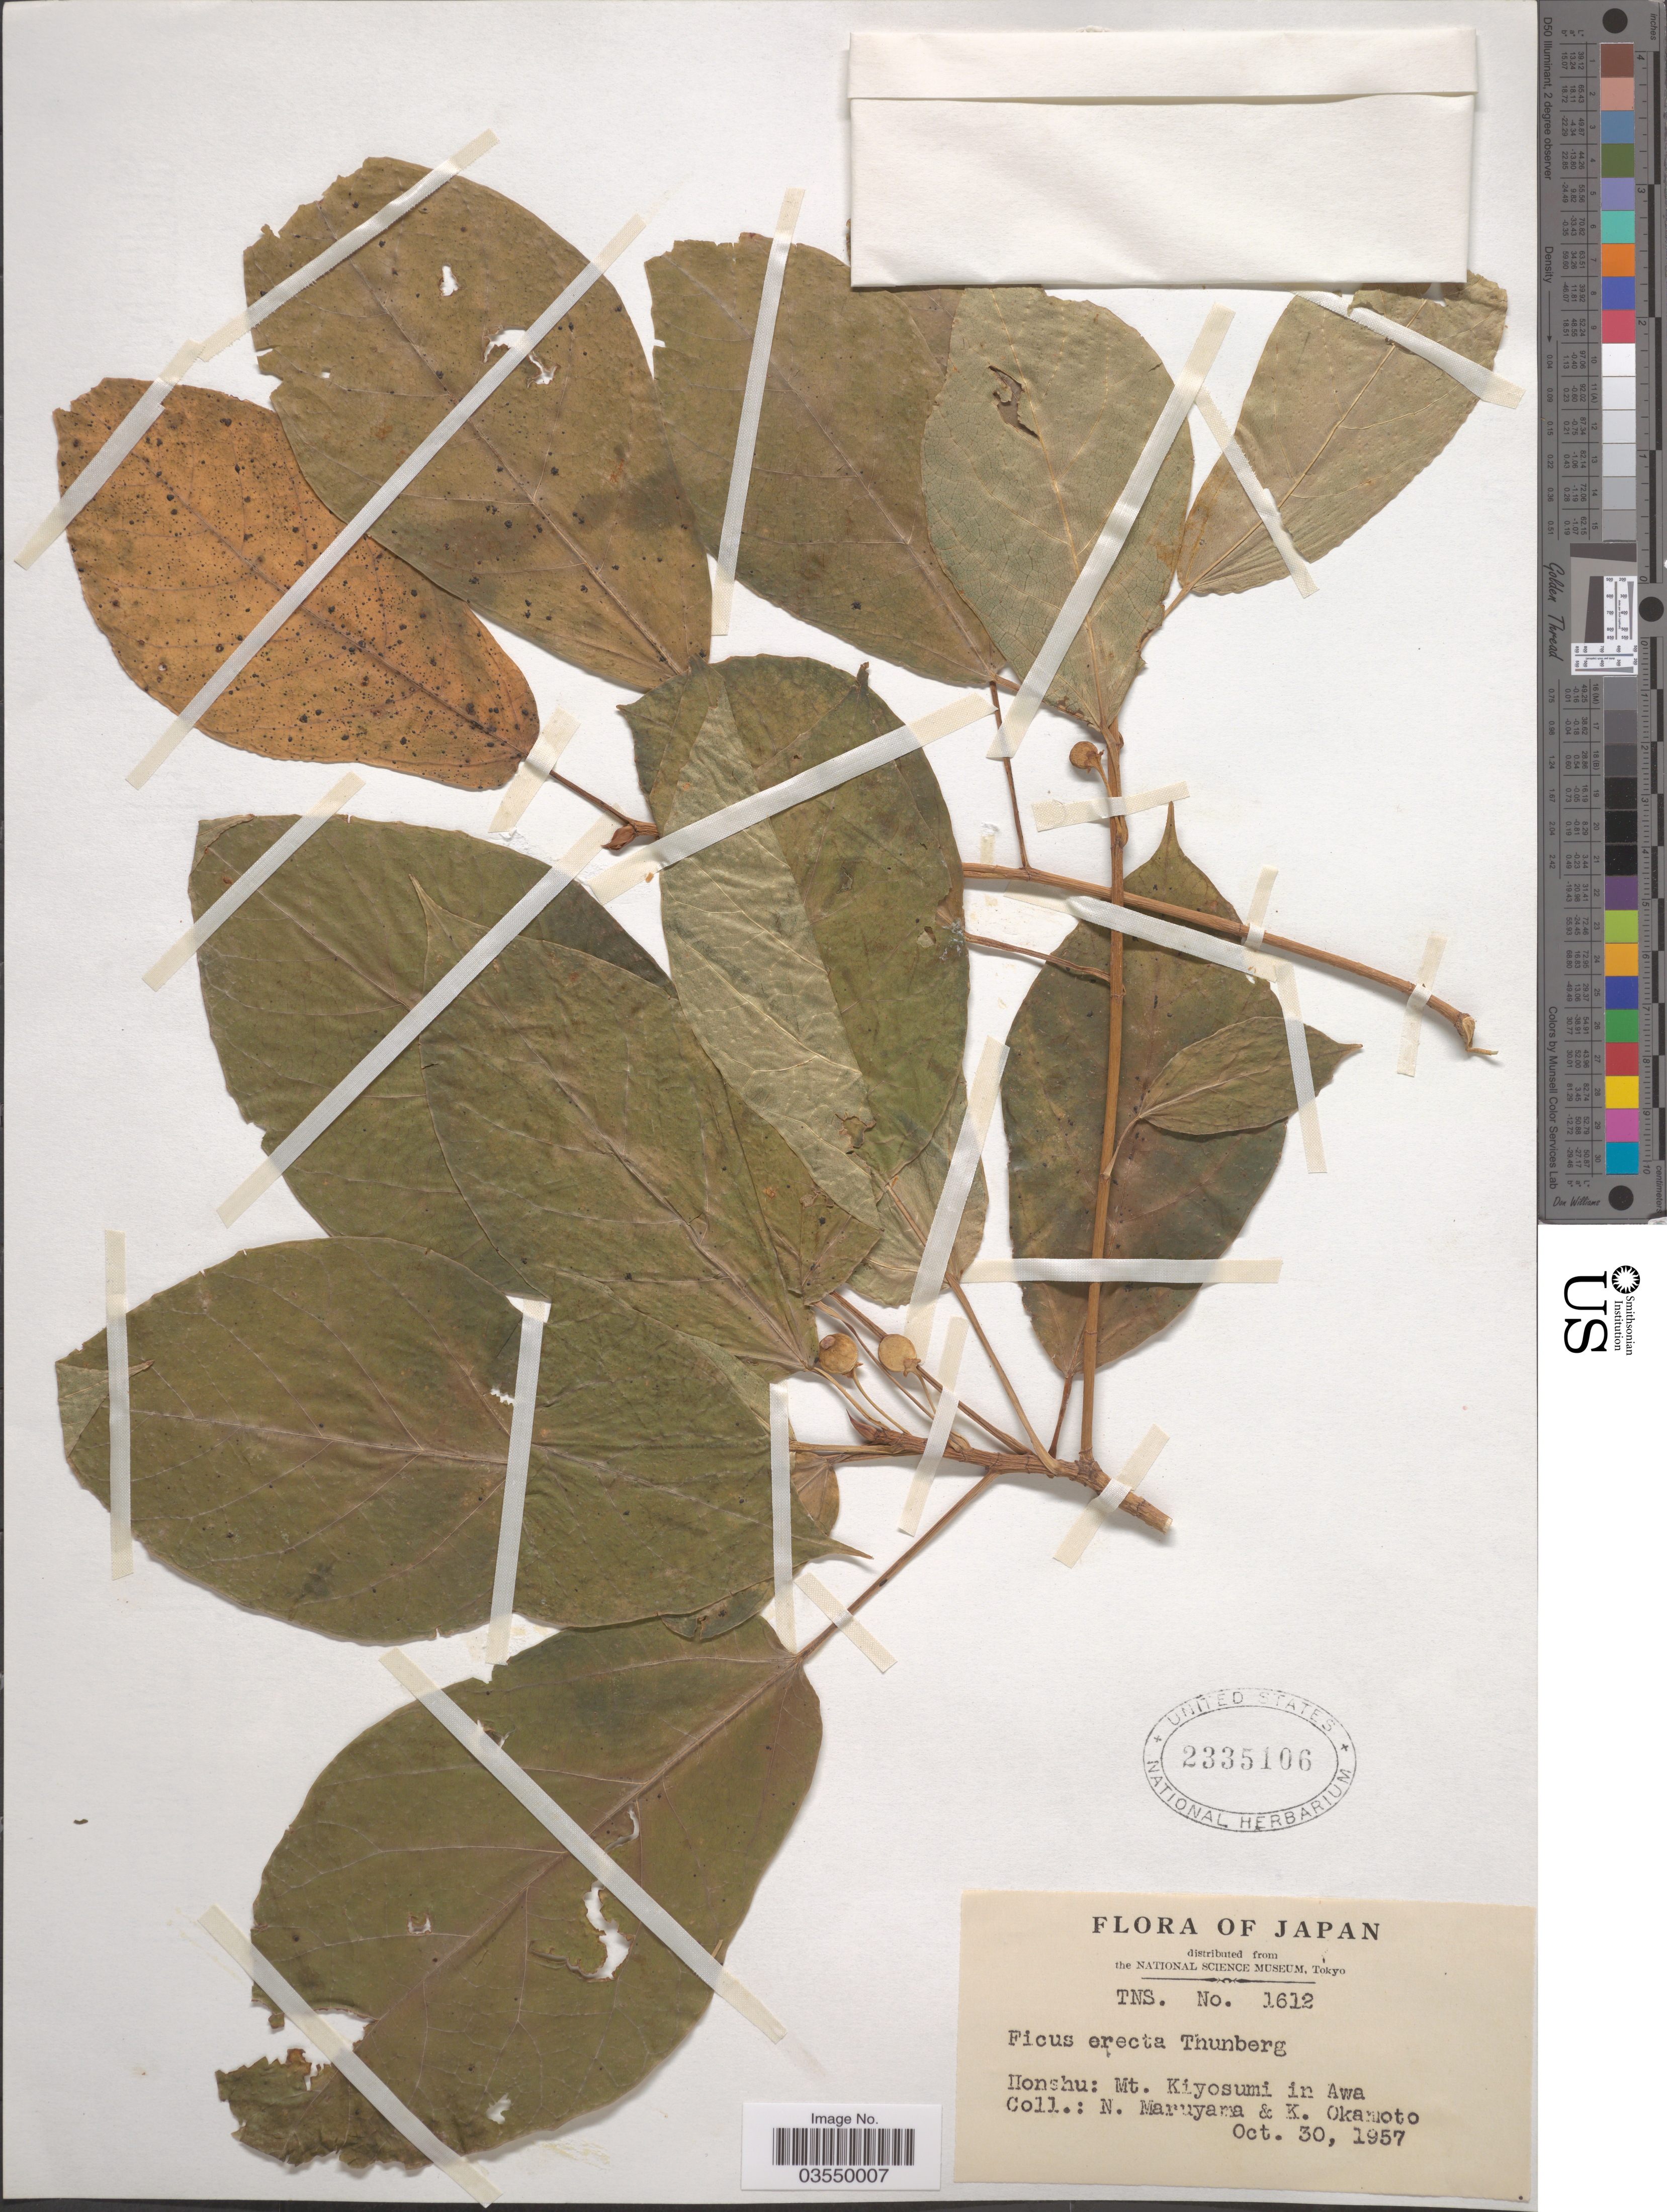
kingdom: Plantae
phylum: Tracheophyta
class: Magnoliopsida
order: Rosales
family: Moraceae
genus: Ficus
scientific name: Ficus erecta var. erecta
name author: Thunb.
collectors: N. Maruyama & K. Okamoto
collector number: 1612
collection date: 1957-10-30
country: Japan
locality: Honshu: Mt. Kiyosumi in Awa.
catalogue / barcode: US 2335106